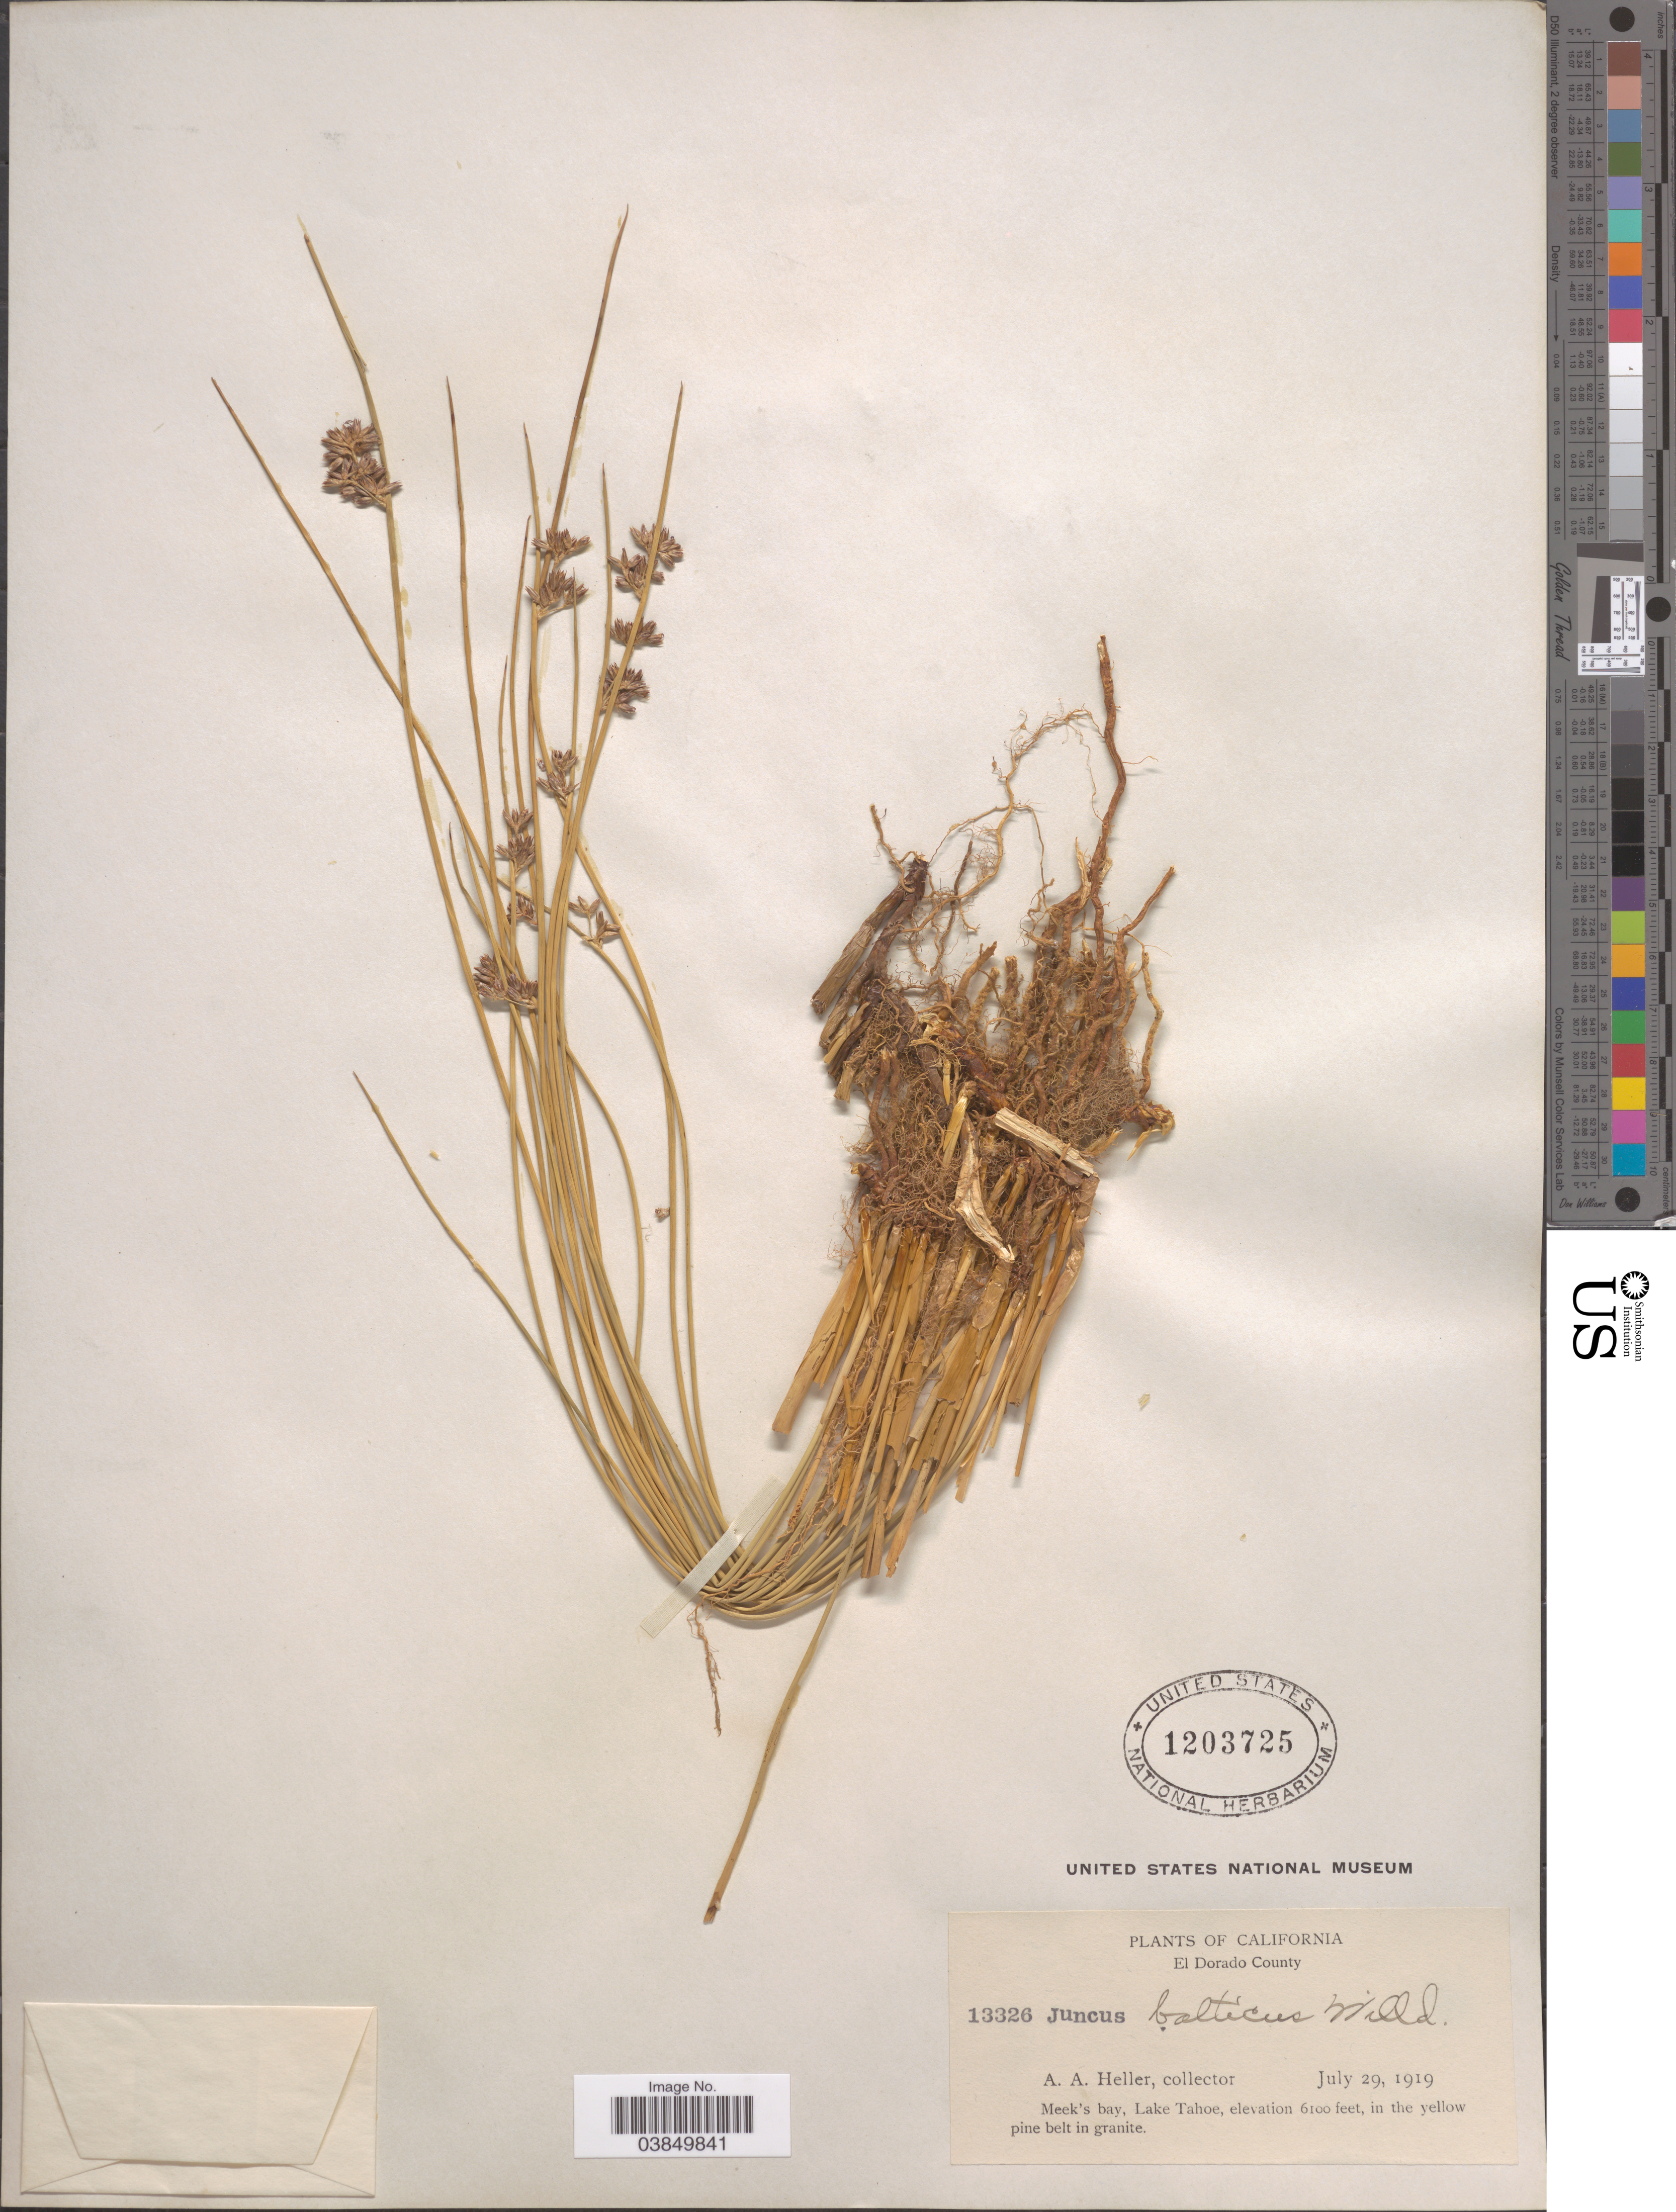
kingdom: Plantae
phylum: Tracheophyta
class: Liliopsida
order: Poales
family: Juncaceae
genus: Juncus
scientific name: Juncus balticus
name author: Willd.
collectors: A. A. Heller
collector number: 13326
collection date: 1919-07-29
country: United States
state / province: California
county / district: El Dorado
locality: El Dorado County. Meek's bay, Lake Tahoe.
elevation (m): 1859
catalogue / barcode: US 1203725